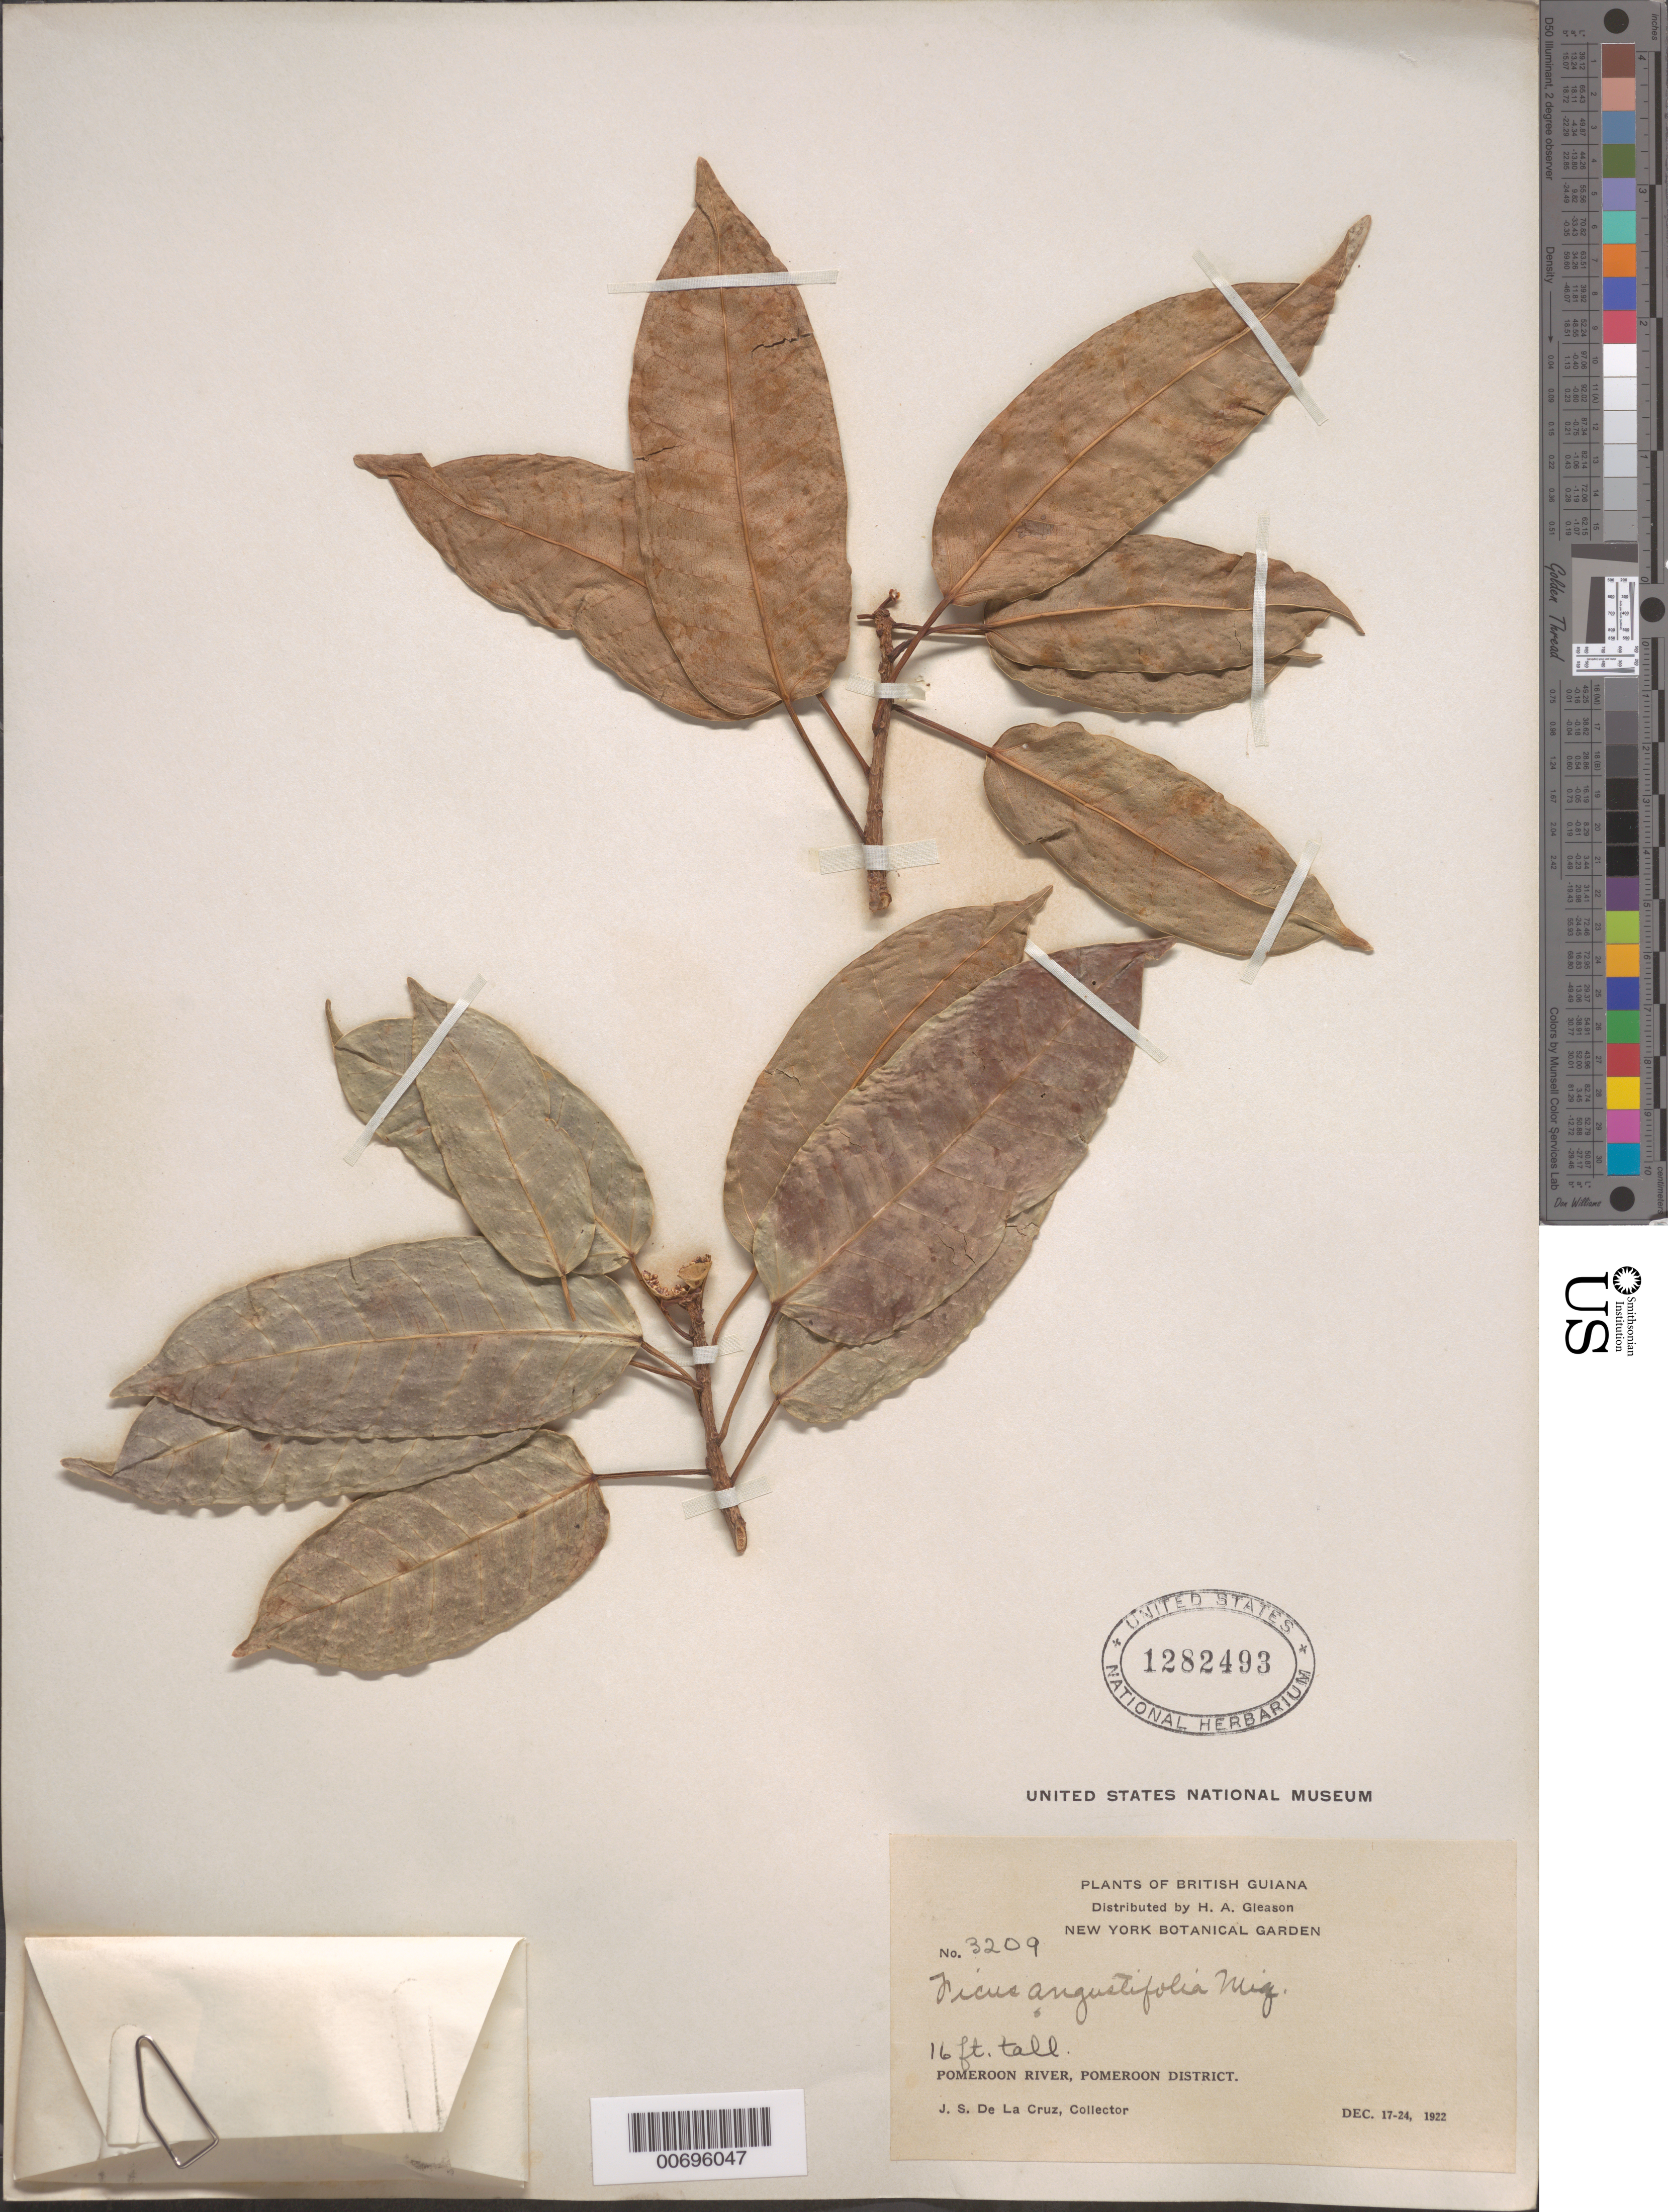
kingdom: Plantae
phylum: Tracheophyta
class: Magnoliopsida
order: Rosales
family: Moraceae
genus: Ficus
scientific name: Ficus angustifolia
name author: Blume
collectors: J. S. de la Cruz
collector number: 3209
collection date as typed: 17-Dec-22 to 24-Dec-22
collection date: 1922-12-17/1922-12-24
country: Guyana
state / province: Pomeroon-Supenaam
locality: Pomeroon R.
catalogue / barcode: US 1282493